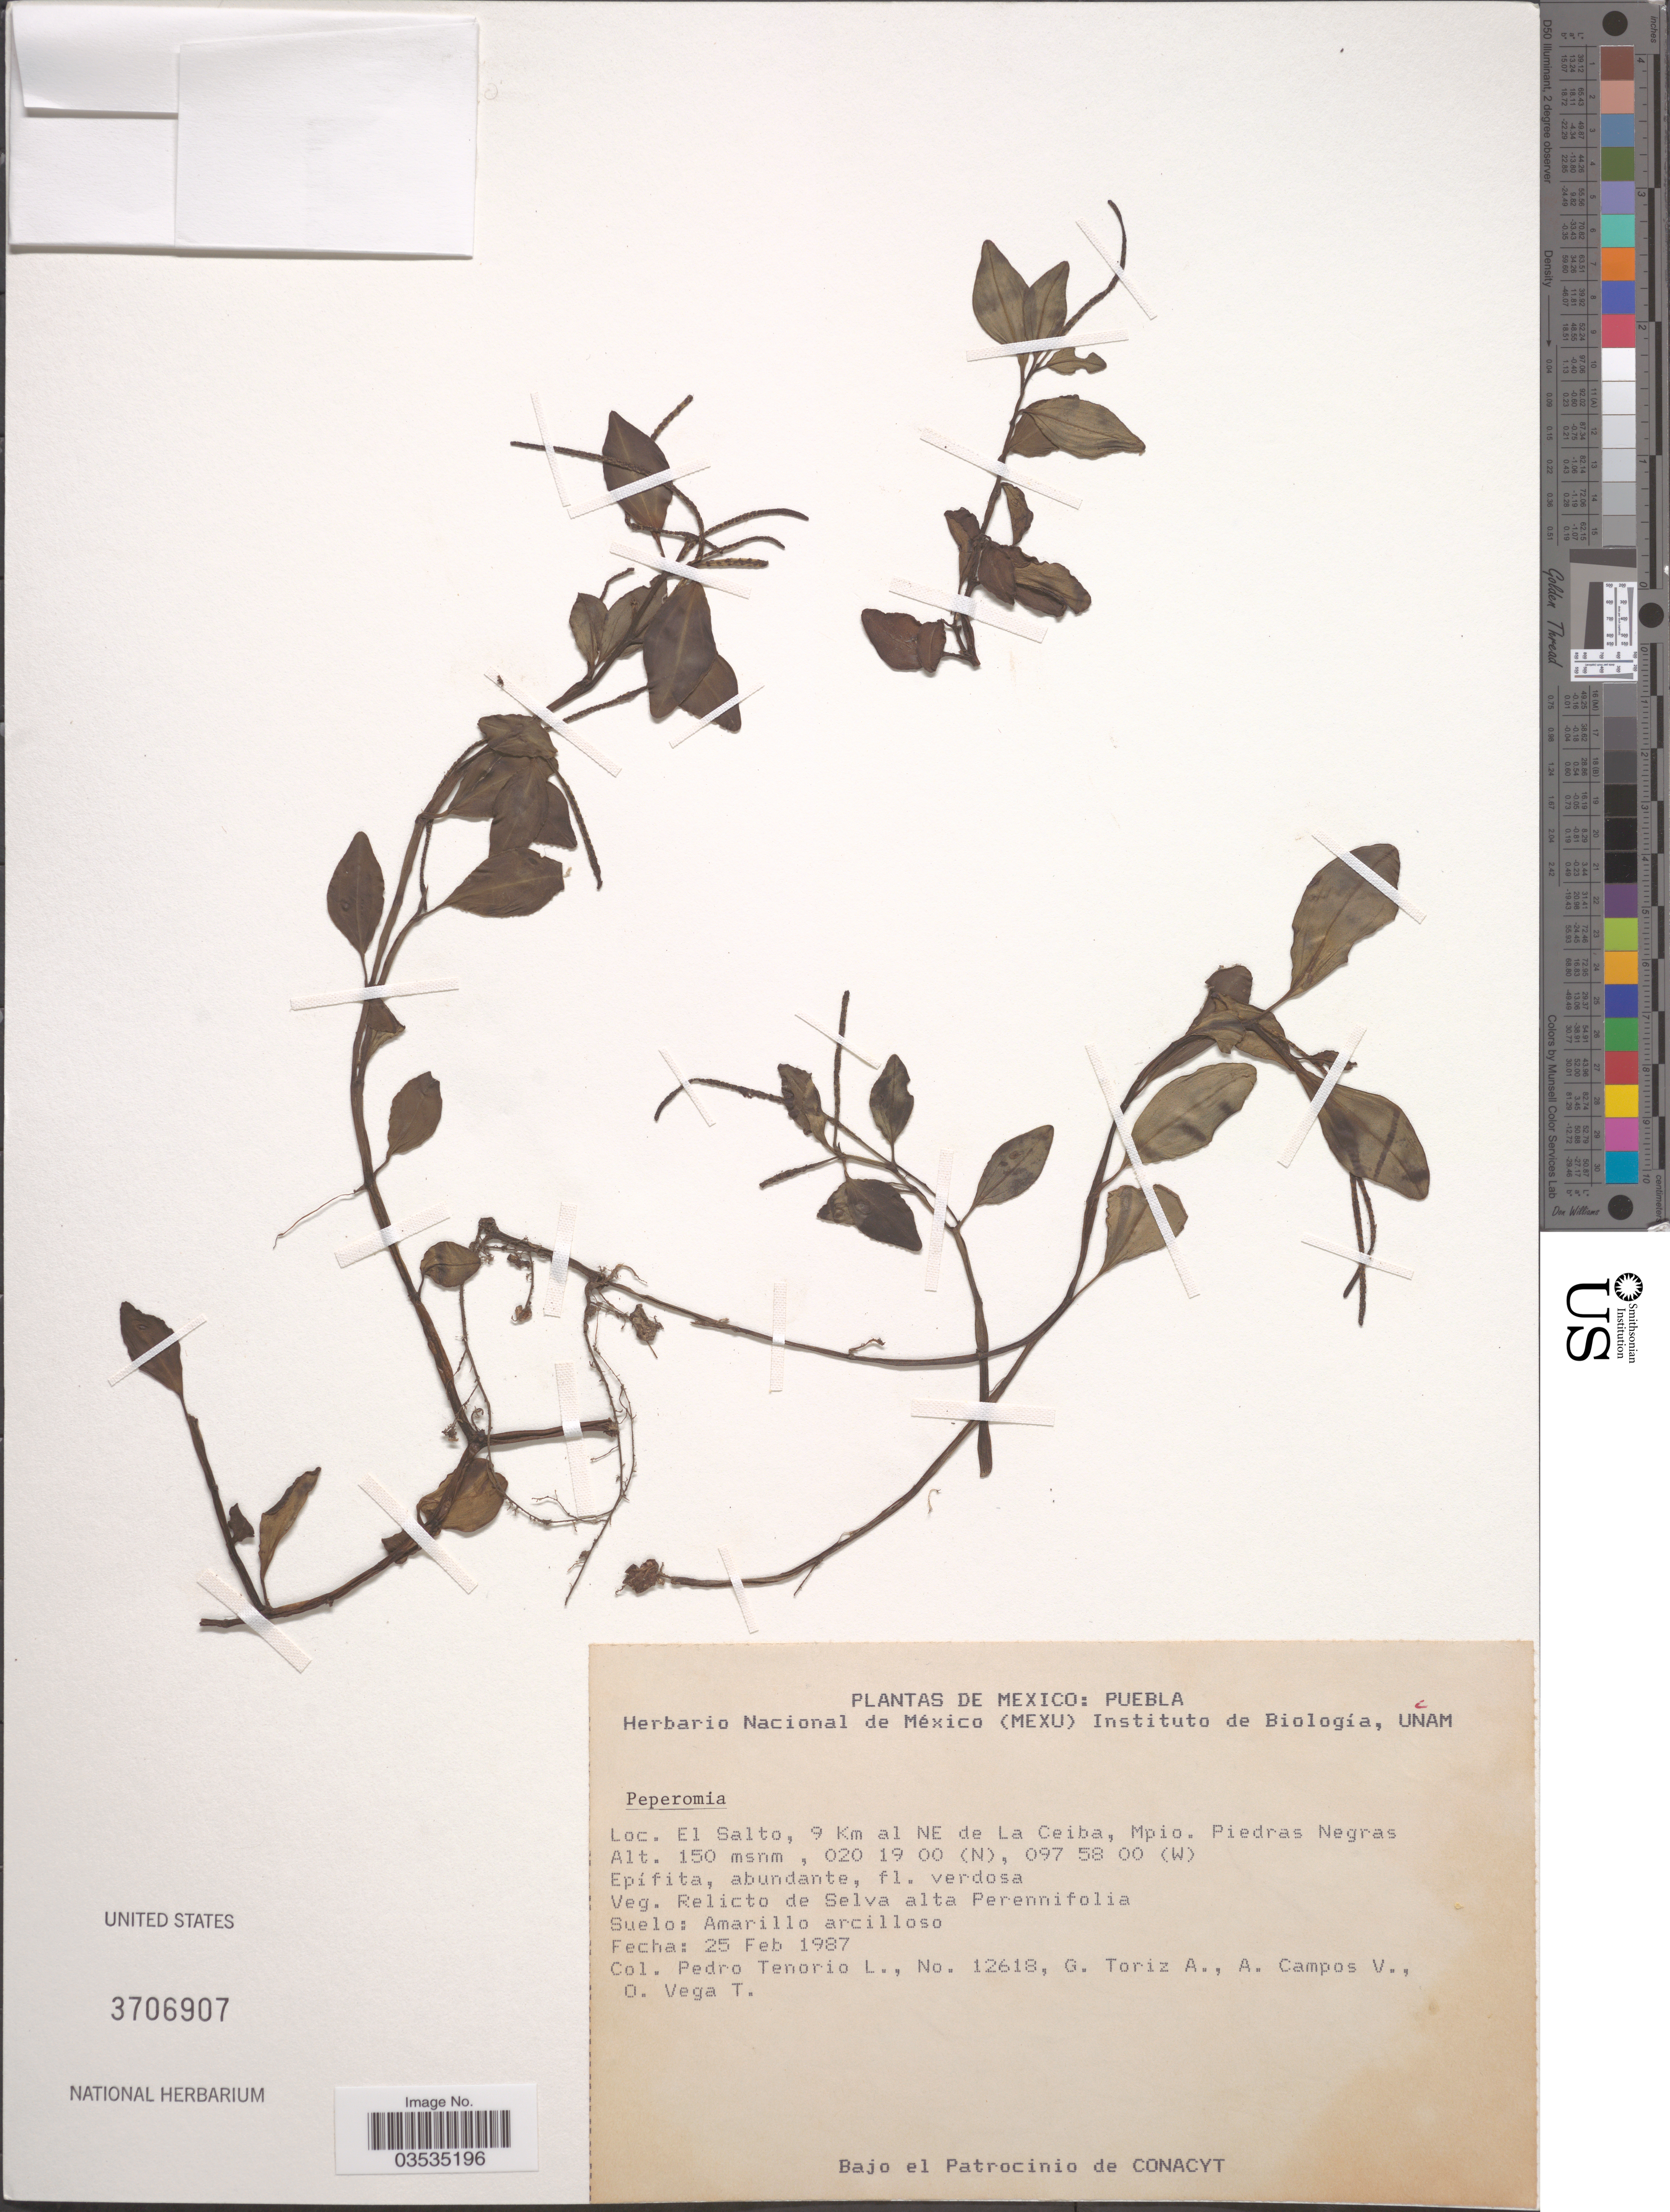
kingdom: Plantae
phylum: Tracheophyta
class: Magnoliopsida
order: Piperales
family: Piperaceae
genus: Peperomia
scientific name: Peperomia glabella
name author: (Sw.) A. Dietr.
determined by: Jiménez, José Estaban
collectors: P. Tenorio L., G. Toriz A., A. Campos V. & O. Vega T.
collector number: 12618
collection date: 1987-02-25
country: Mexico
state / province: Puebla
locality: El Salto, 9 Km al NE de La Ceiba, Mpio. Piedras Negras.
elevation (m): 150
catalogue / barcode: US 3706907